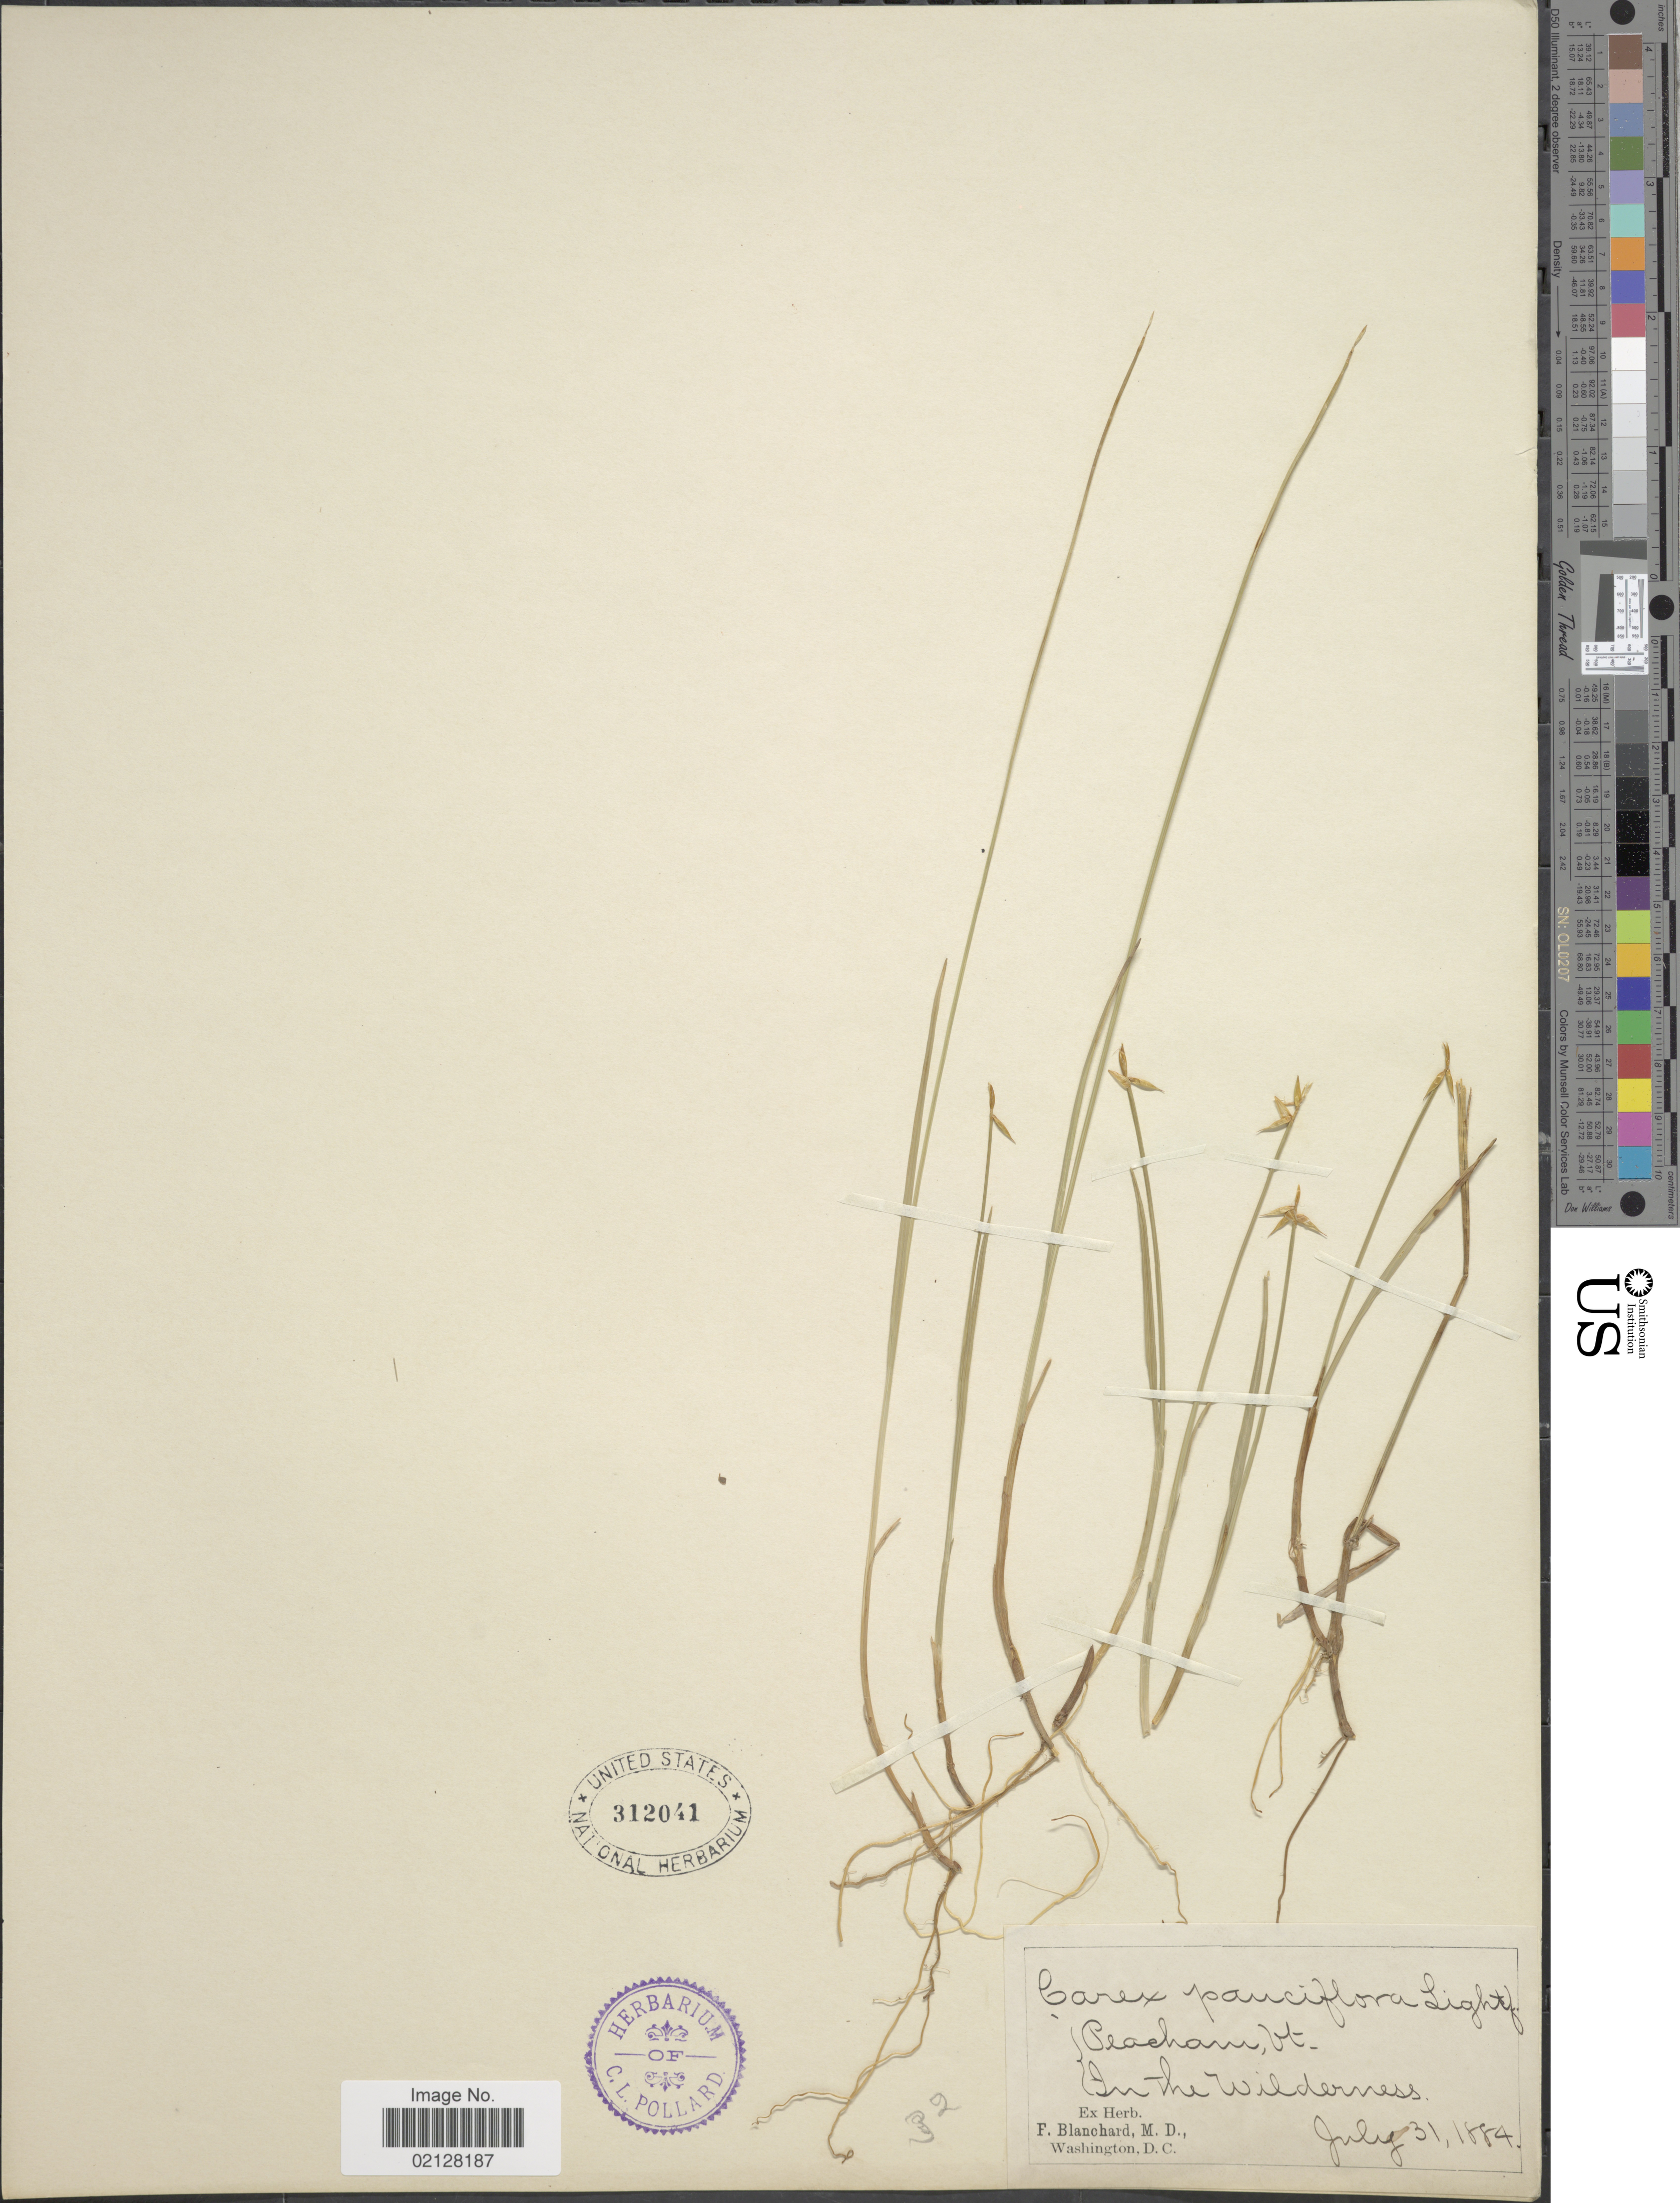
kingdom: Plantae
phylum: Tracheophyta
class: Liliopsida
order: Poales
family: Cyperaceae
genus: Carex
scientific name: Carex pauciflora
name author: Lightf.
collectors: ex herb. F. Blanchard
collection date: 1884-07-31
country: United States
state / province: Vermont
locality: Peacham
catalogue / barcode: US 312041